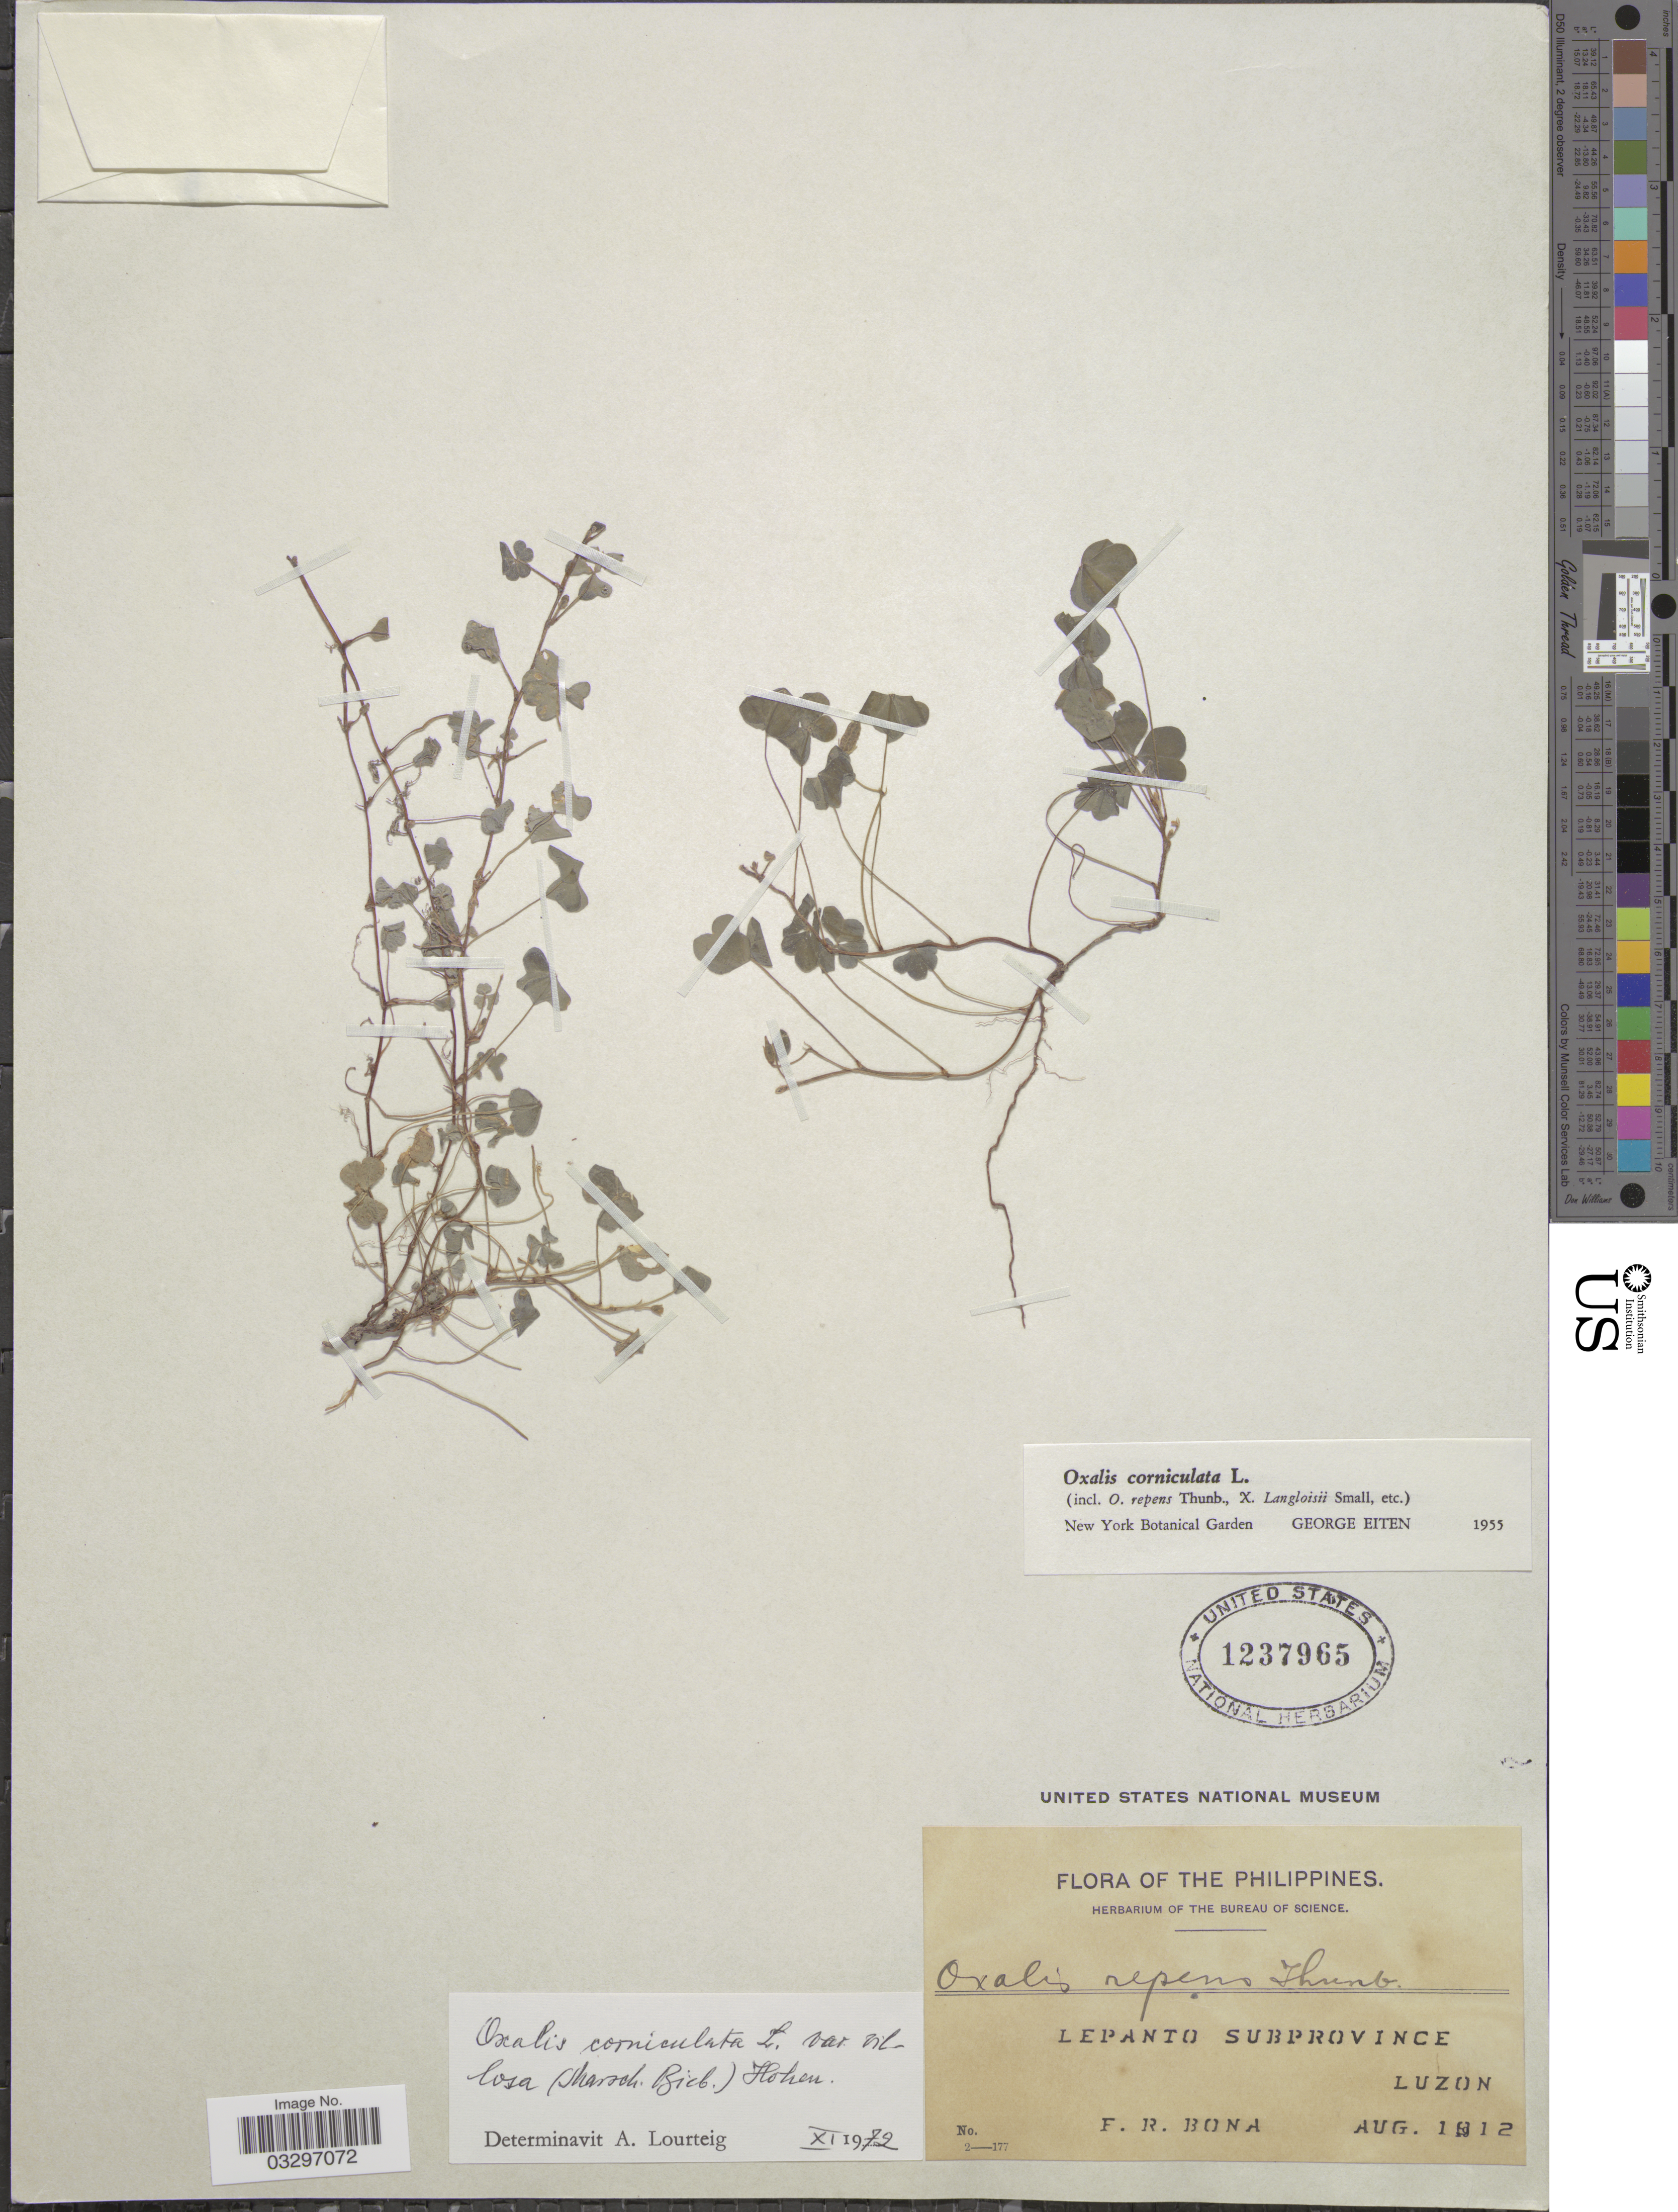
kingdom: Plantae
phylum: Tracheophyta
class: Magnoliopsida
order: Oxalidales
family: Oxalidaceae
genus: Oxalis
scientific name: Oxalis corniculata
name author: L.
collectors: F. Bona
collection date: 1912-08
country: Philippines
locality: Lepanto Subprovince, Luzon.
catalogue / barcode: US 1237965